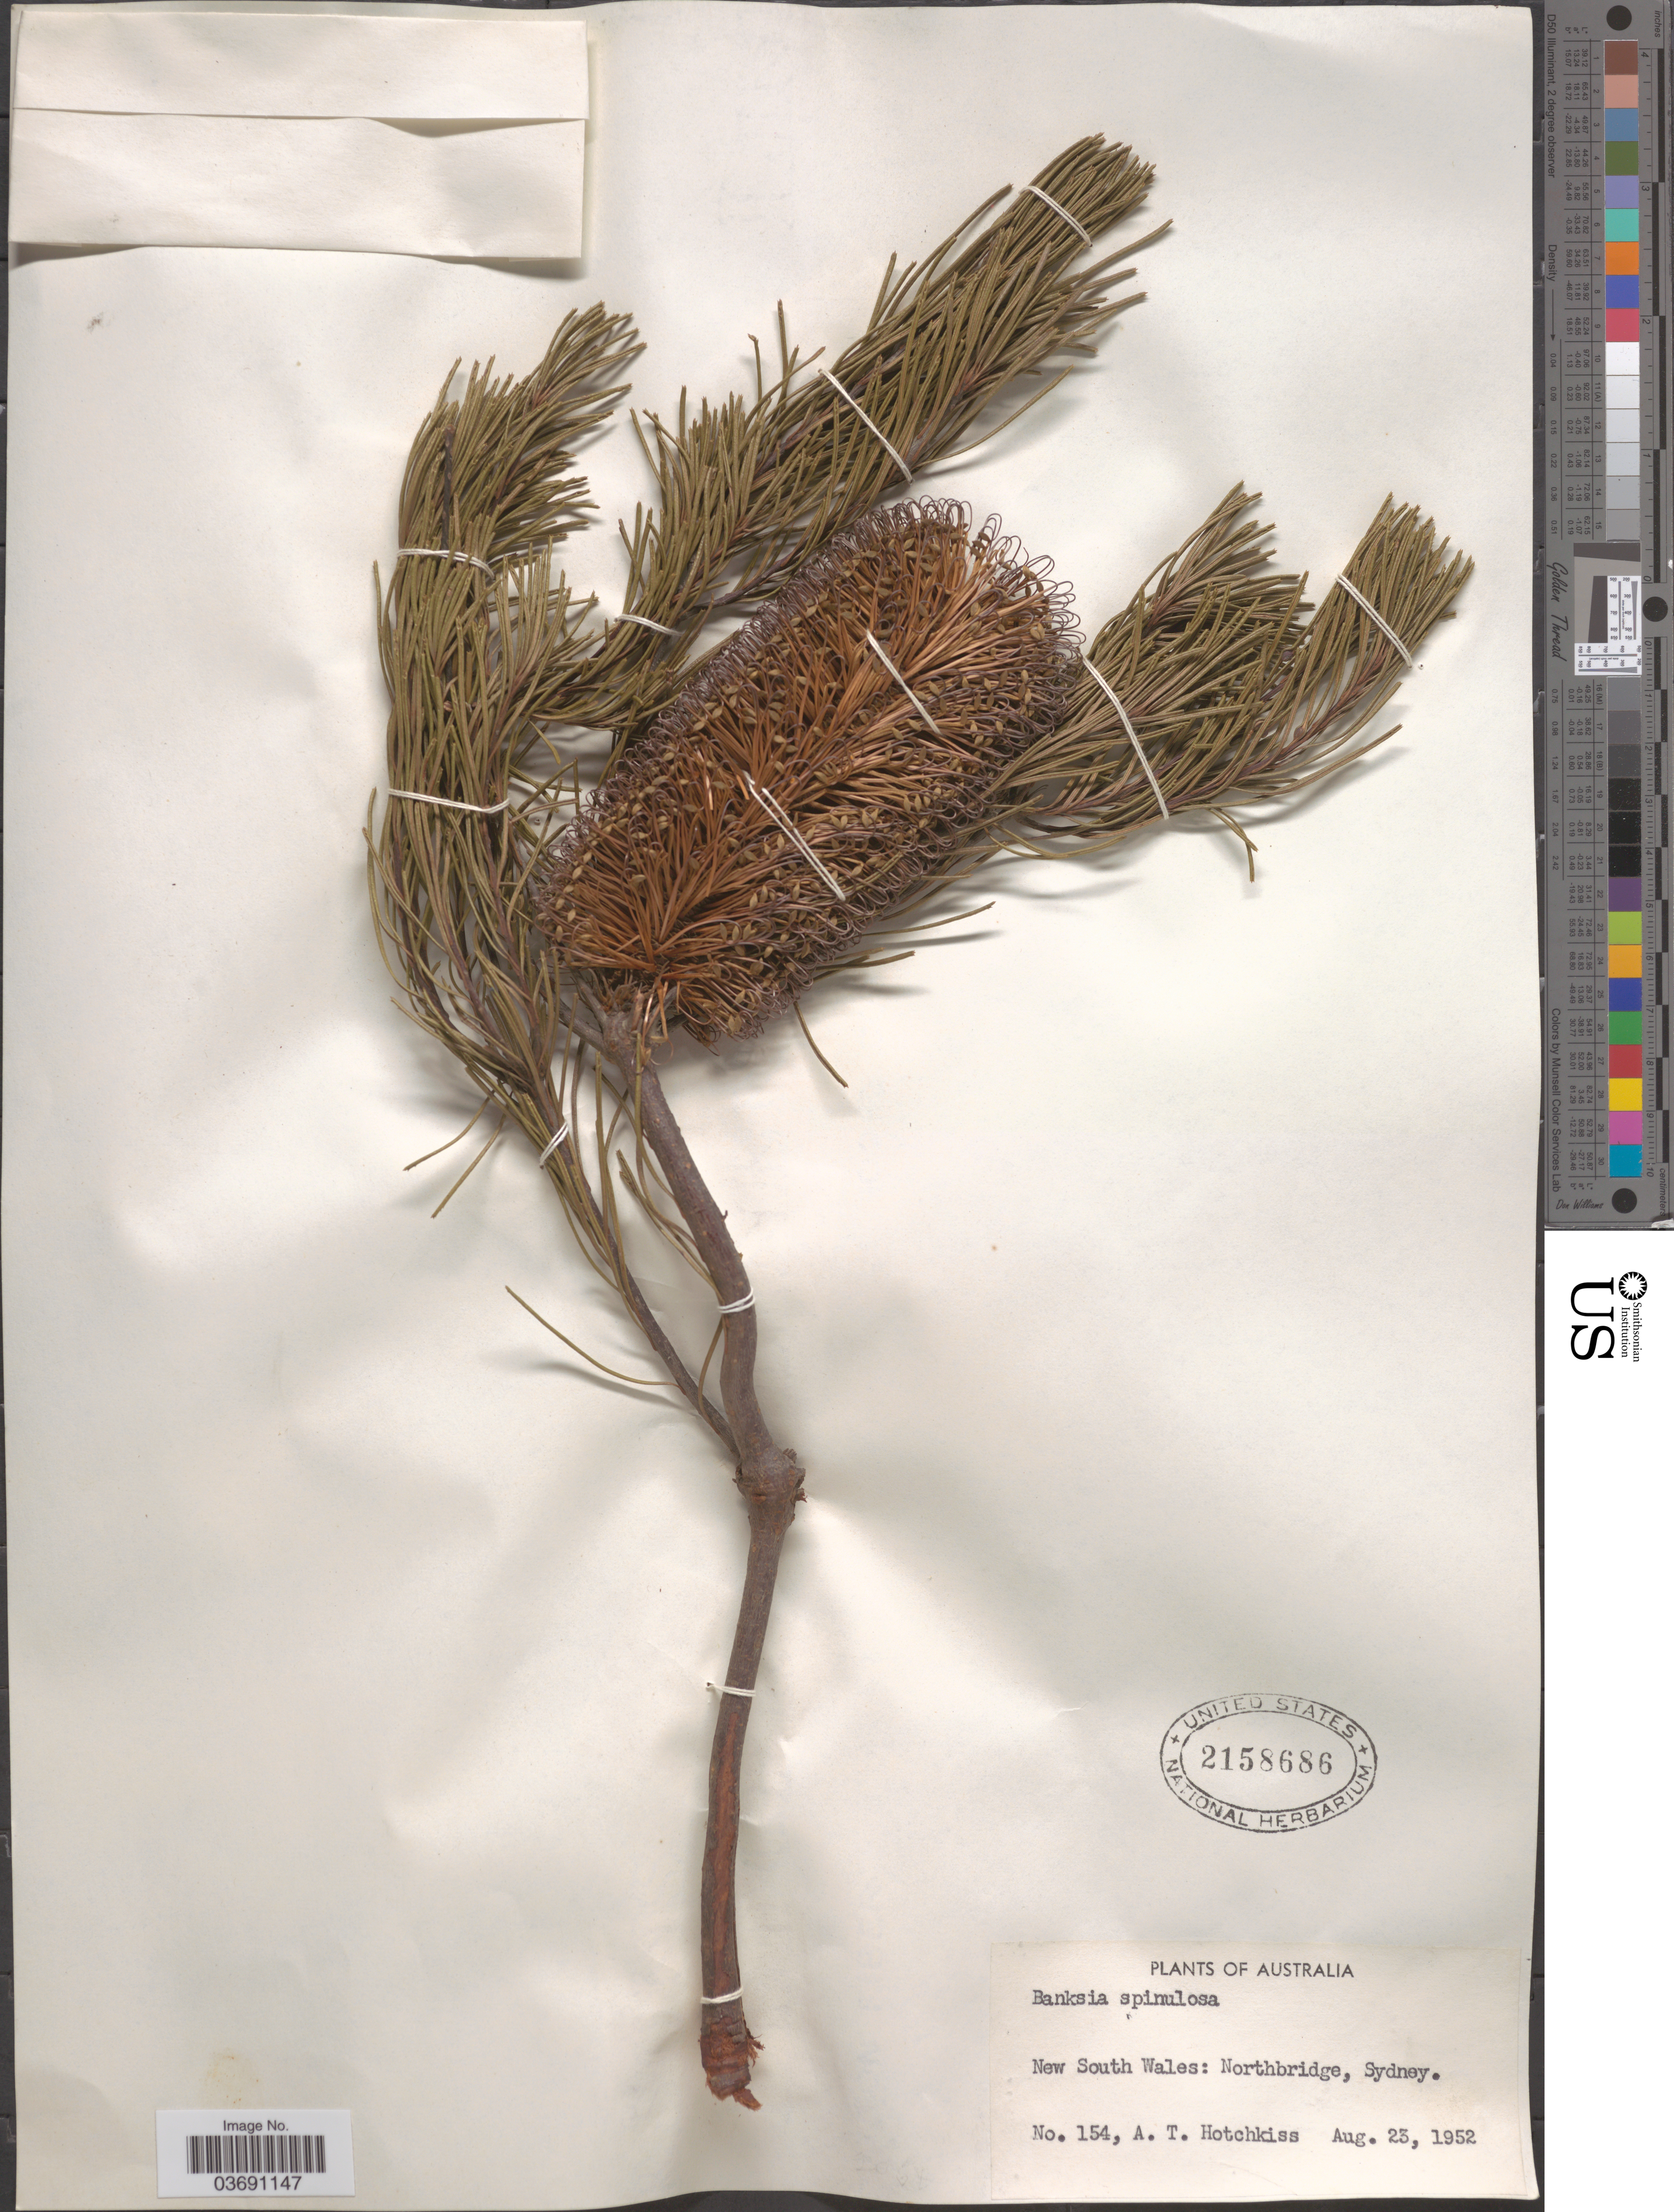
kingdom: Plantae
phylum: Tracheophyta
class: Magnoliopsida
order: Proteales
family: Proteaceae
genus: Banksia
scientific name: Banksia spinulosa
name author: Sm.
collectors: A. Hotchkiss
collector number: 154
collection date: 1952-08-25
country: Australia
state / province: New South Wales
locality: Northbridge, Sydney.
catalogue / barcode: US 2158686